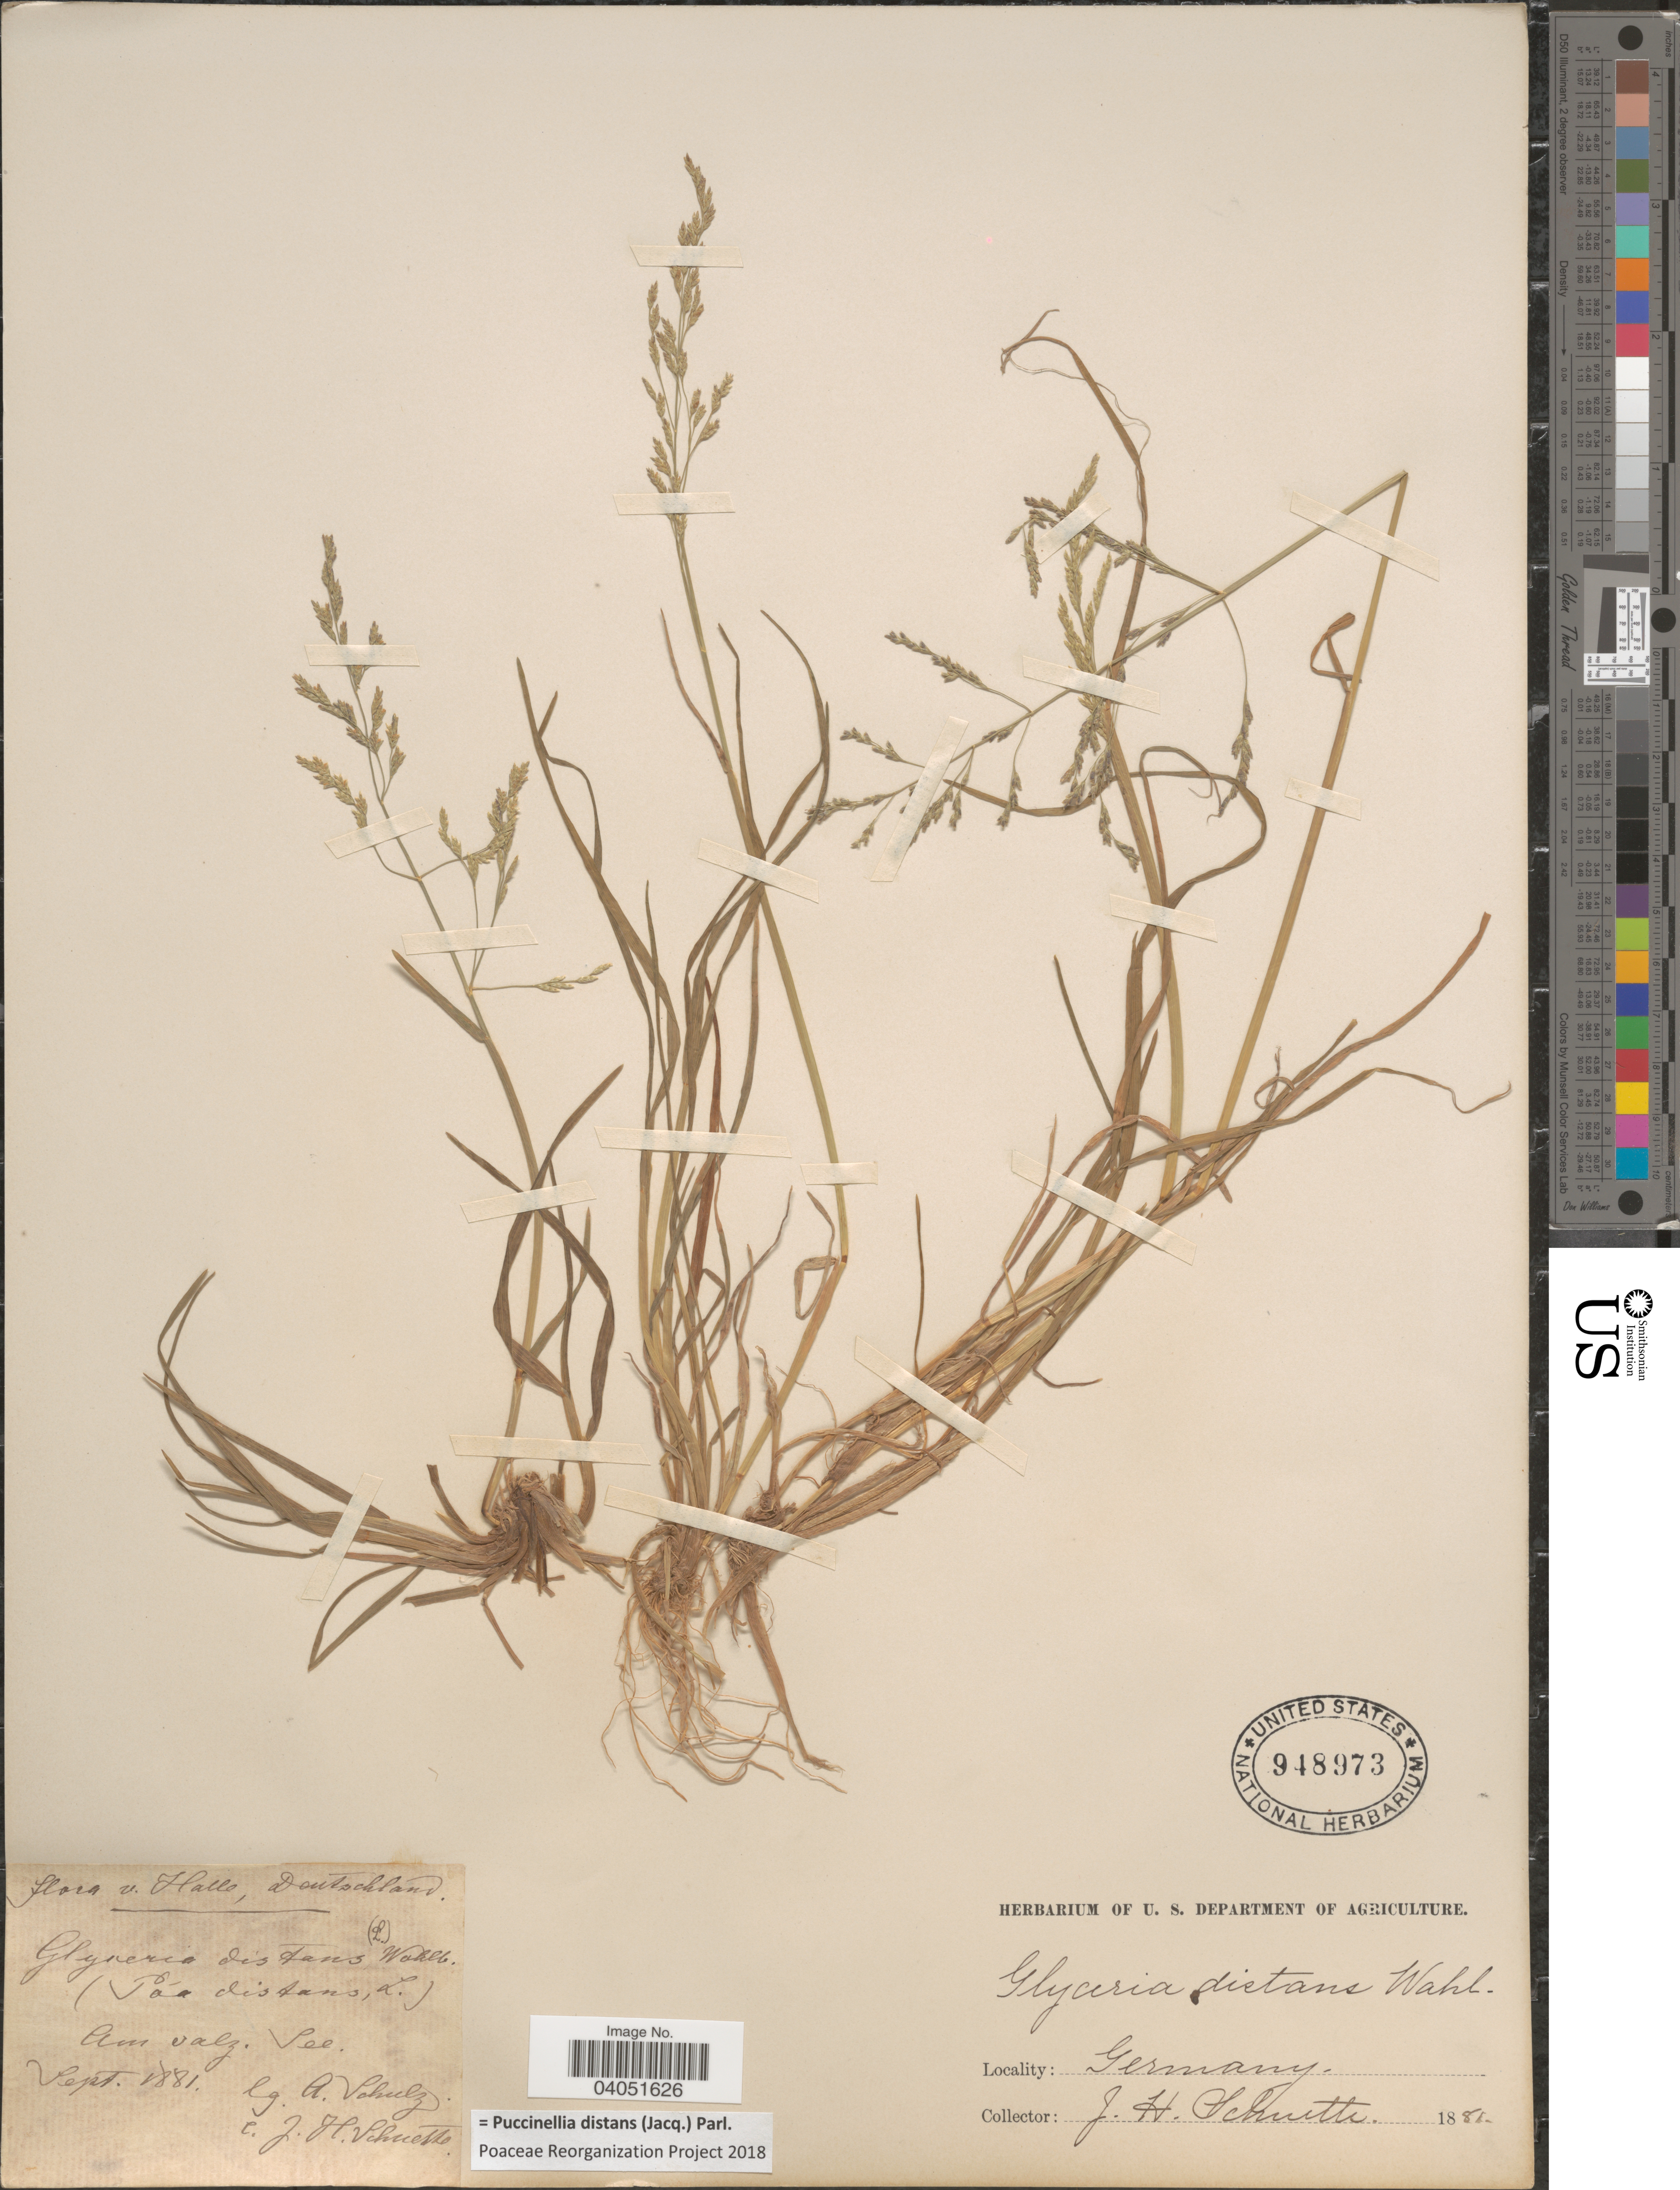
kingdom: Plantae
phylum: Tracheophyta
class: Liliopsida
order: Poales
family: Poaceae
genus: Puccinellia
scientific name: Puccinellia distans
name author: (Jacq.) Parl.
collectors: J. Schuette & J. H. Schuette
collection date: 1881-09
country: Germany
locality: Halle [interpreted], Deutschland. Am valz. See [interpreted].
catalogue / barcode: US 948973